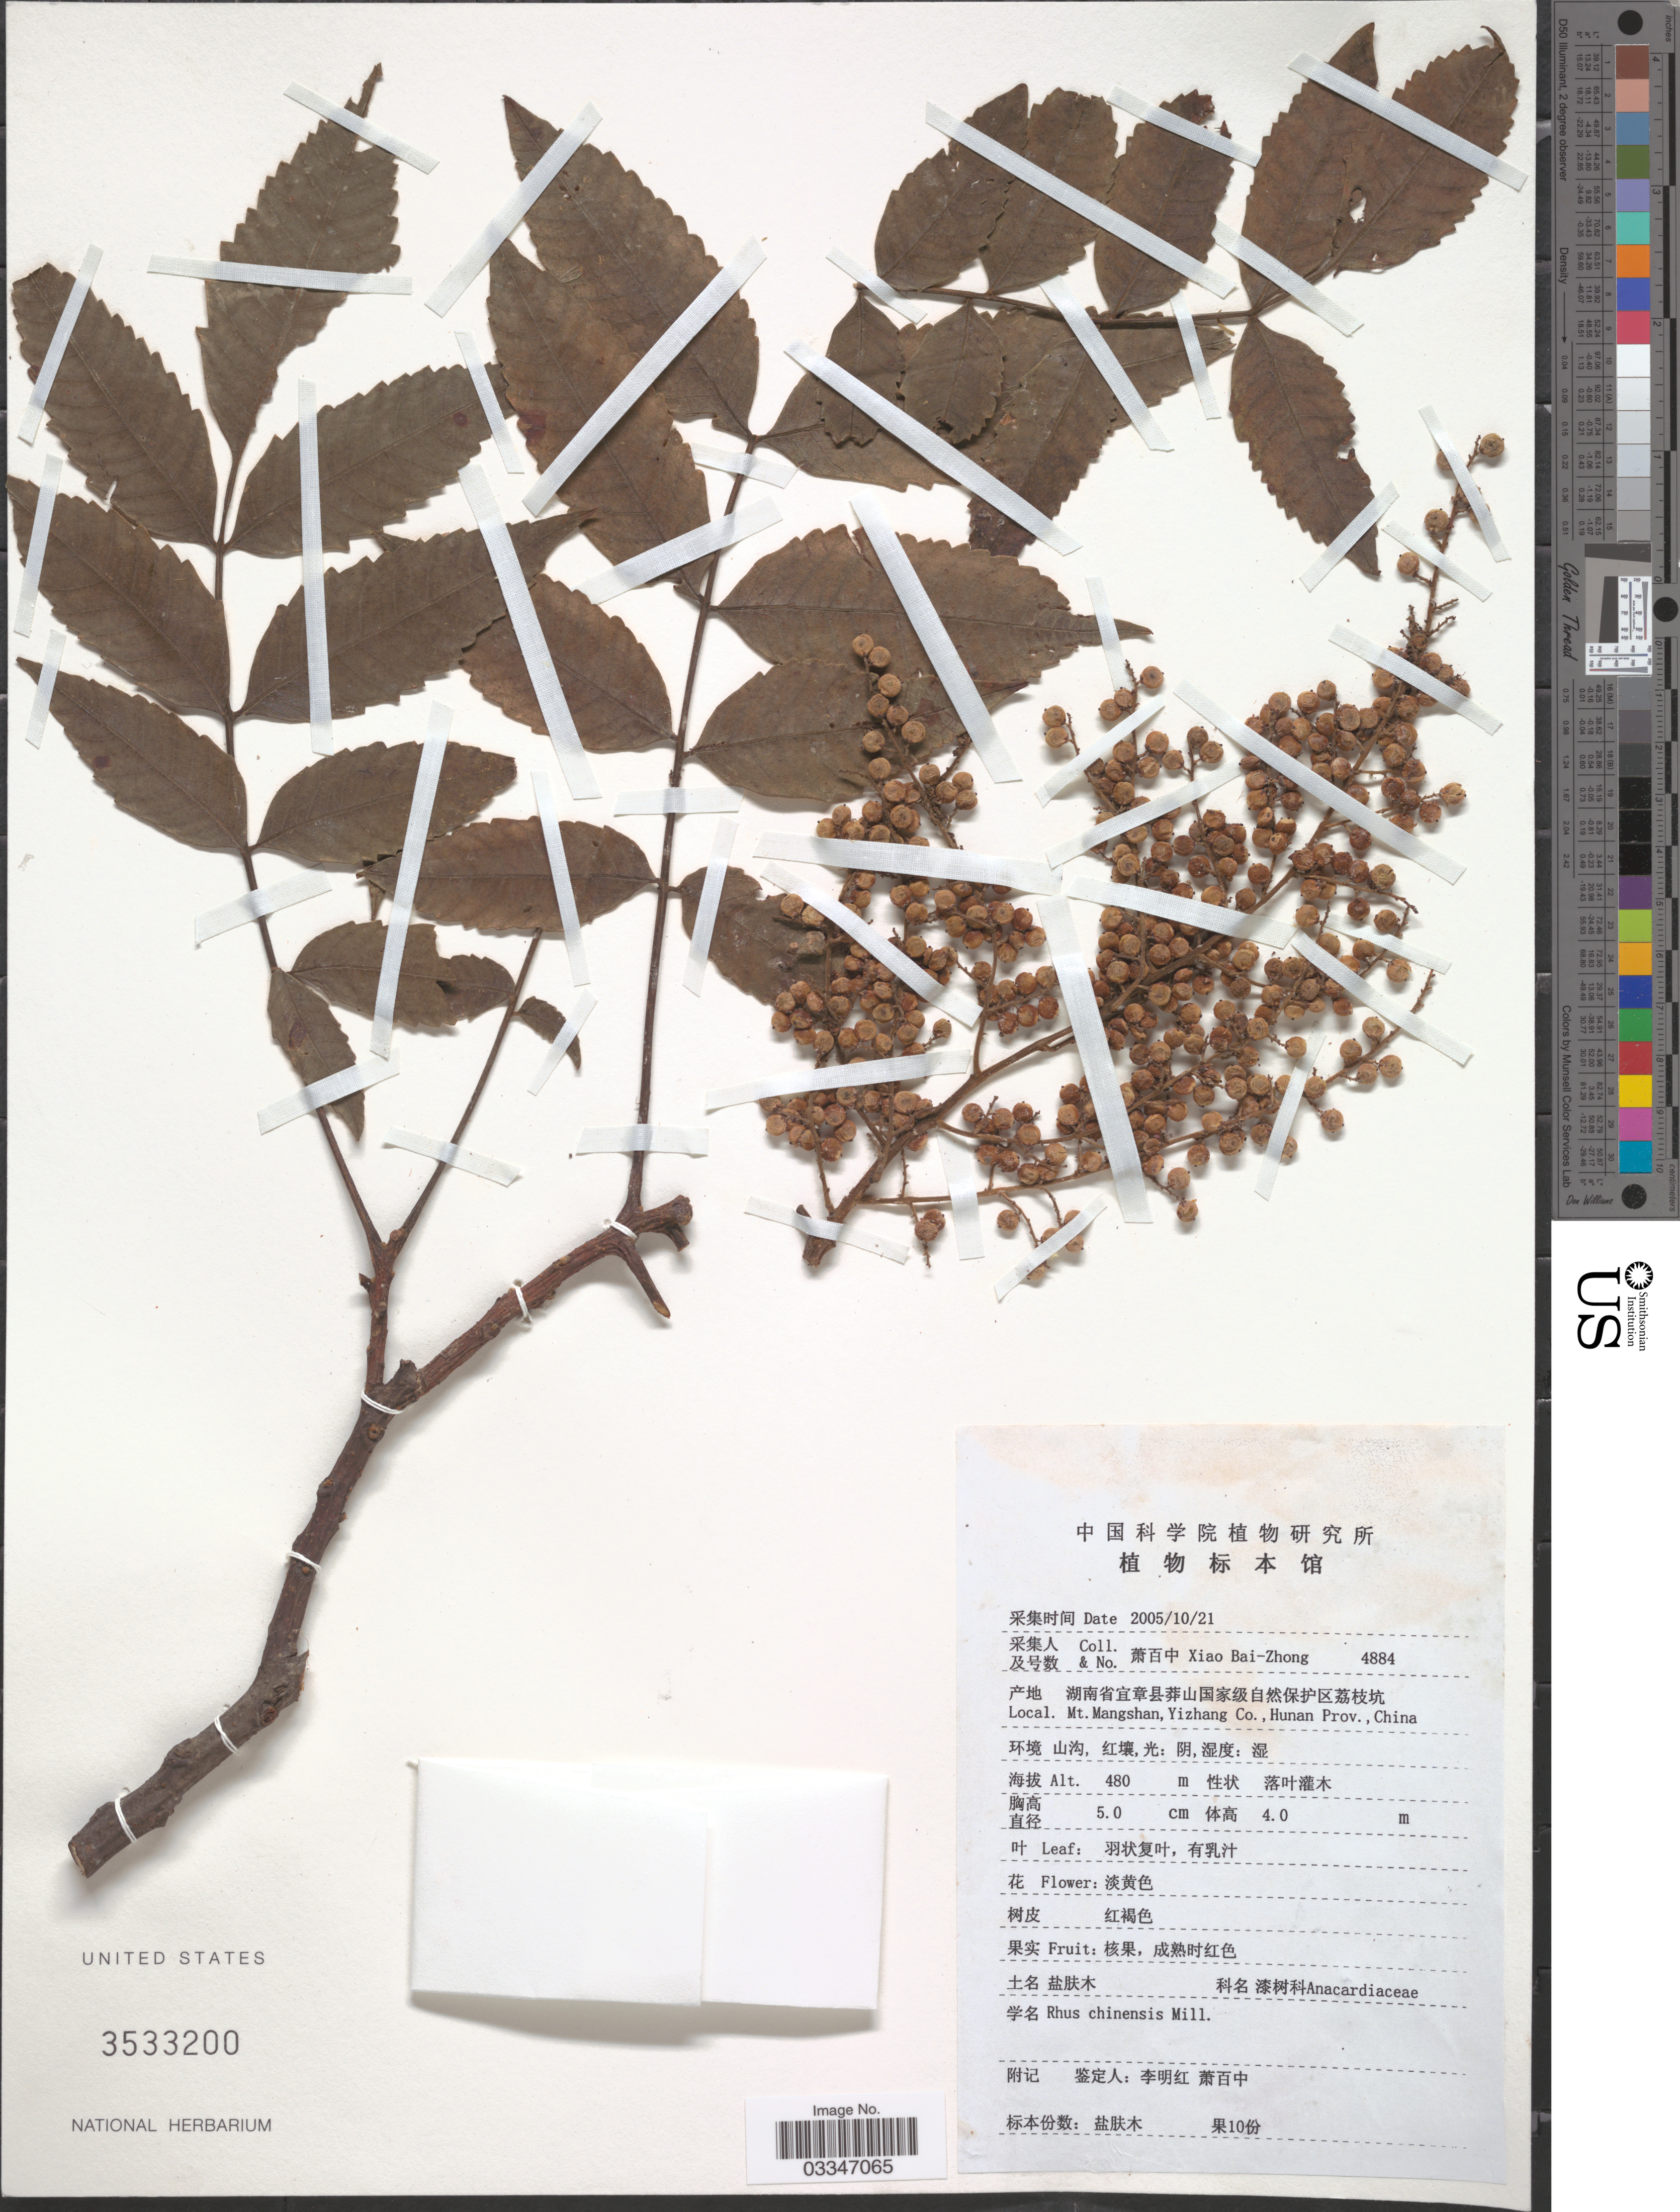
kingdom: Plantae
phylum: Tracheophyta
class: Magnoliopsida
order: Sapindales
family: Anacardiaceae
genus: Rhus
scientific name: Rhus chinensis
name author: Mill.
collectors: B. Z. Xiao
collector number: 4884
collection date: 2005-10-21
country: China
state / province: Hunan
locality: X. Mt. Mangshan, Yizhang Co.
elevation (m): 480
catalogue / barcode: US 3533200